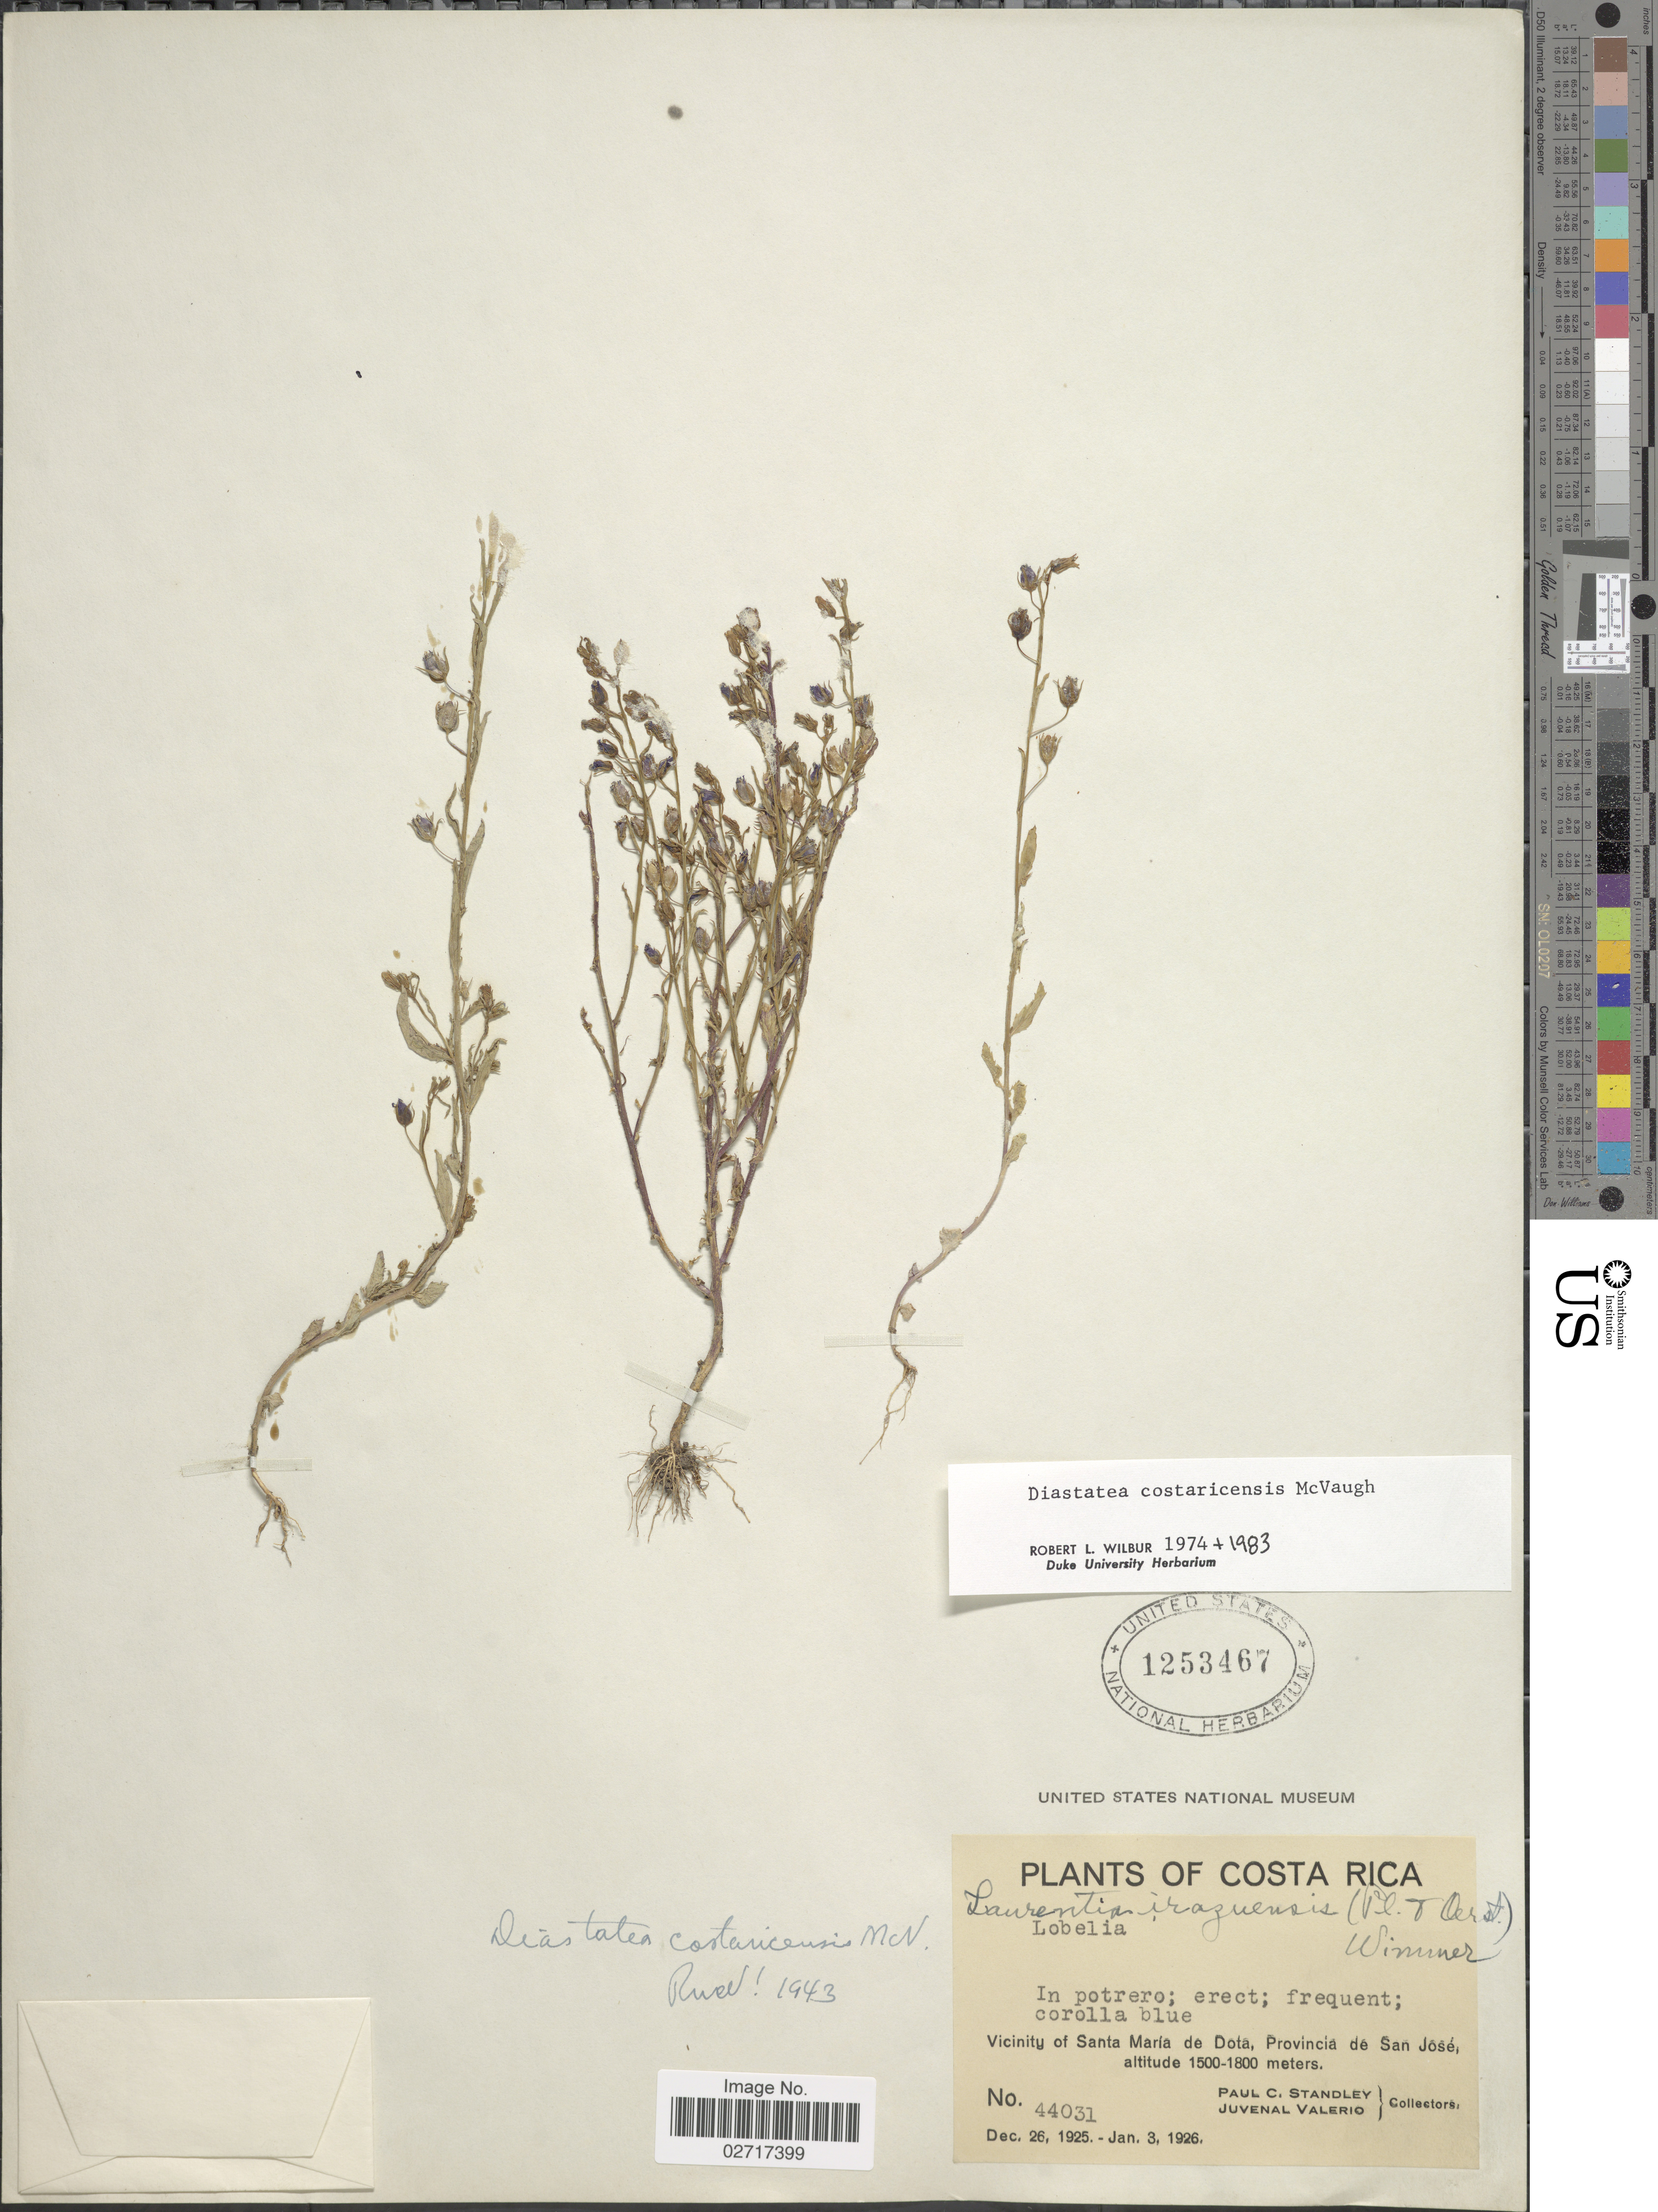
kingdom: Plantae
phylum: Tracheophyta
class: Magnoliopsida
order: Asterales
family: Campanulaceae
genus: Diastatea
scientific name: Diastatea costaricensis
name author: McVaugh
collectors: P. C. Standley & J. Valerio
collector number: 44031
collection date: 1925-12-26/1926-01-03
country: Costa Rica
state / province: San José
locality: Vicinity of Santa María de Dota.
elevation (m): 1500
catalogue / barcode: US 1253467